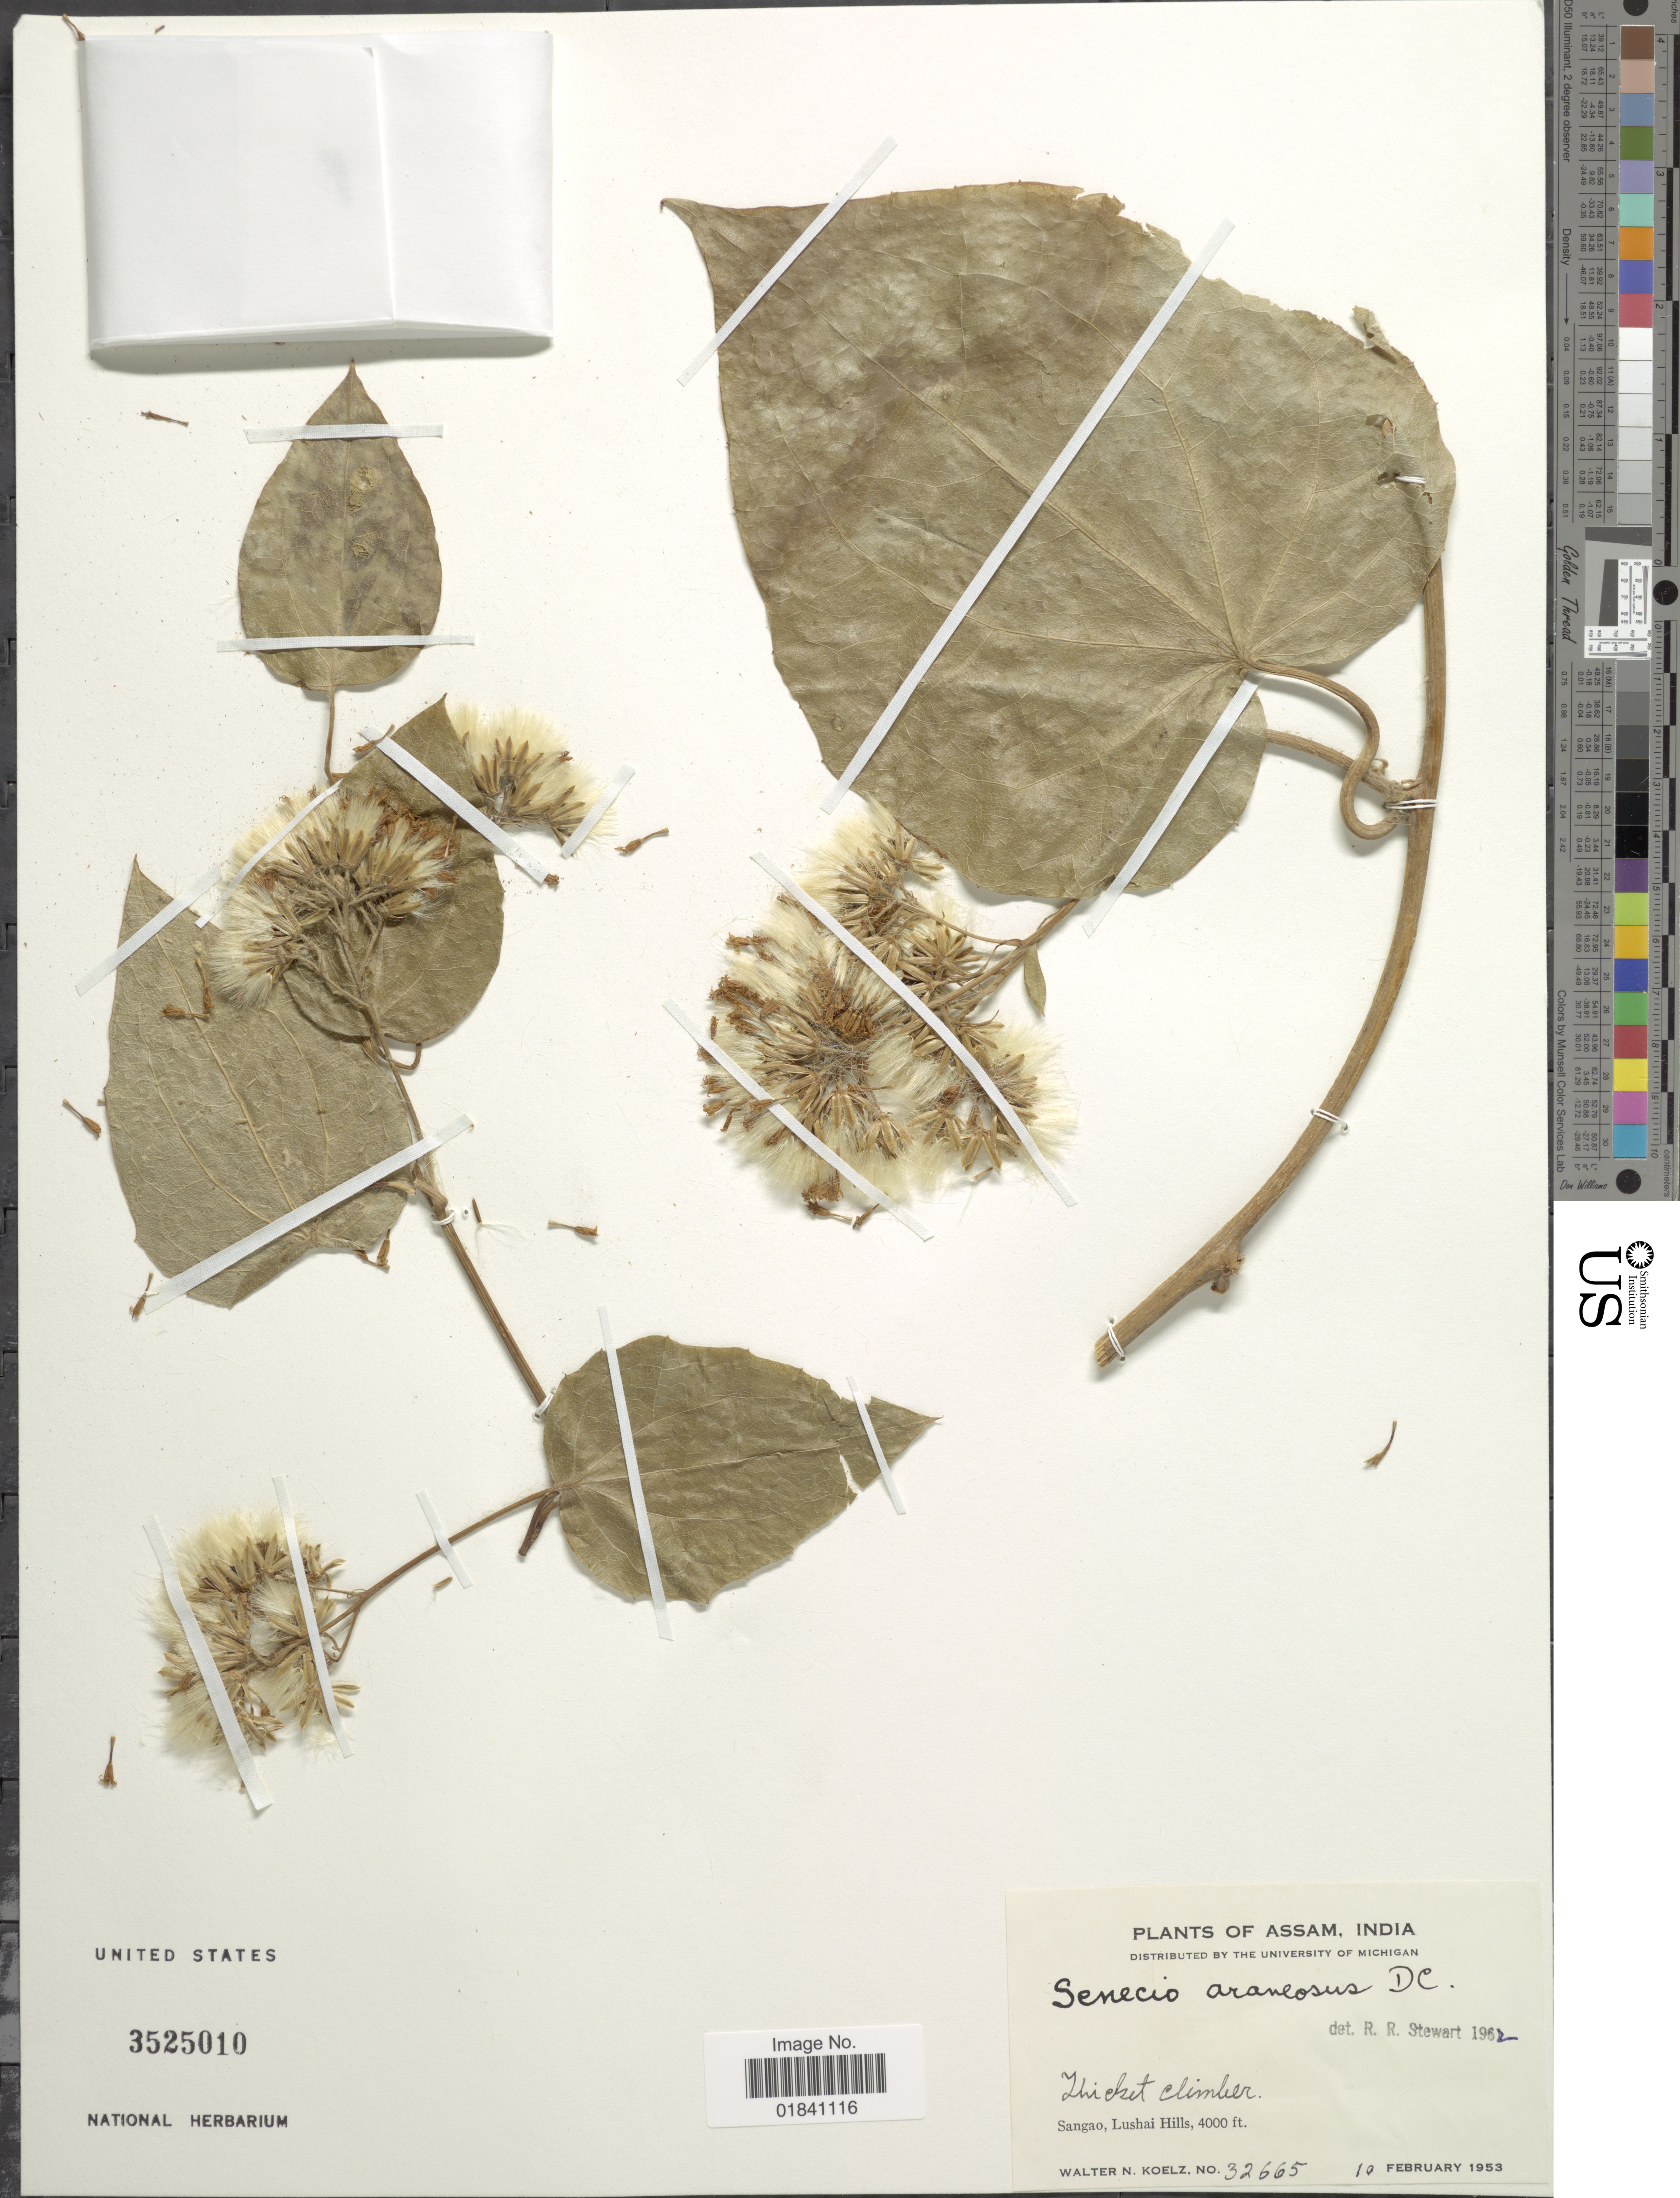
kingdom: Plantae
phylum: Tracheophyta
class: Magnoliopsida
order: Asterales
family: Asteraceae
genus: Cissampelopsis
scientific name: Cissampelopsis corifolia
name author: C. Jeffrey & Y.L. Chen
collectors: W. N. Koelz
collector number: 32665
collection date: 1953-02-10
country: India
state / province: Assam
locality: Sangao, Lushai Hills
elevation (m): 1219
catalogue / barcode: US 3525010